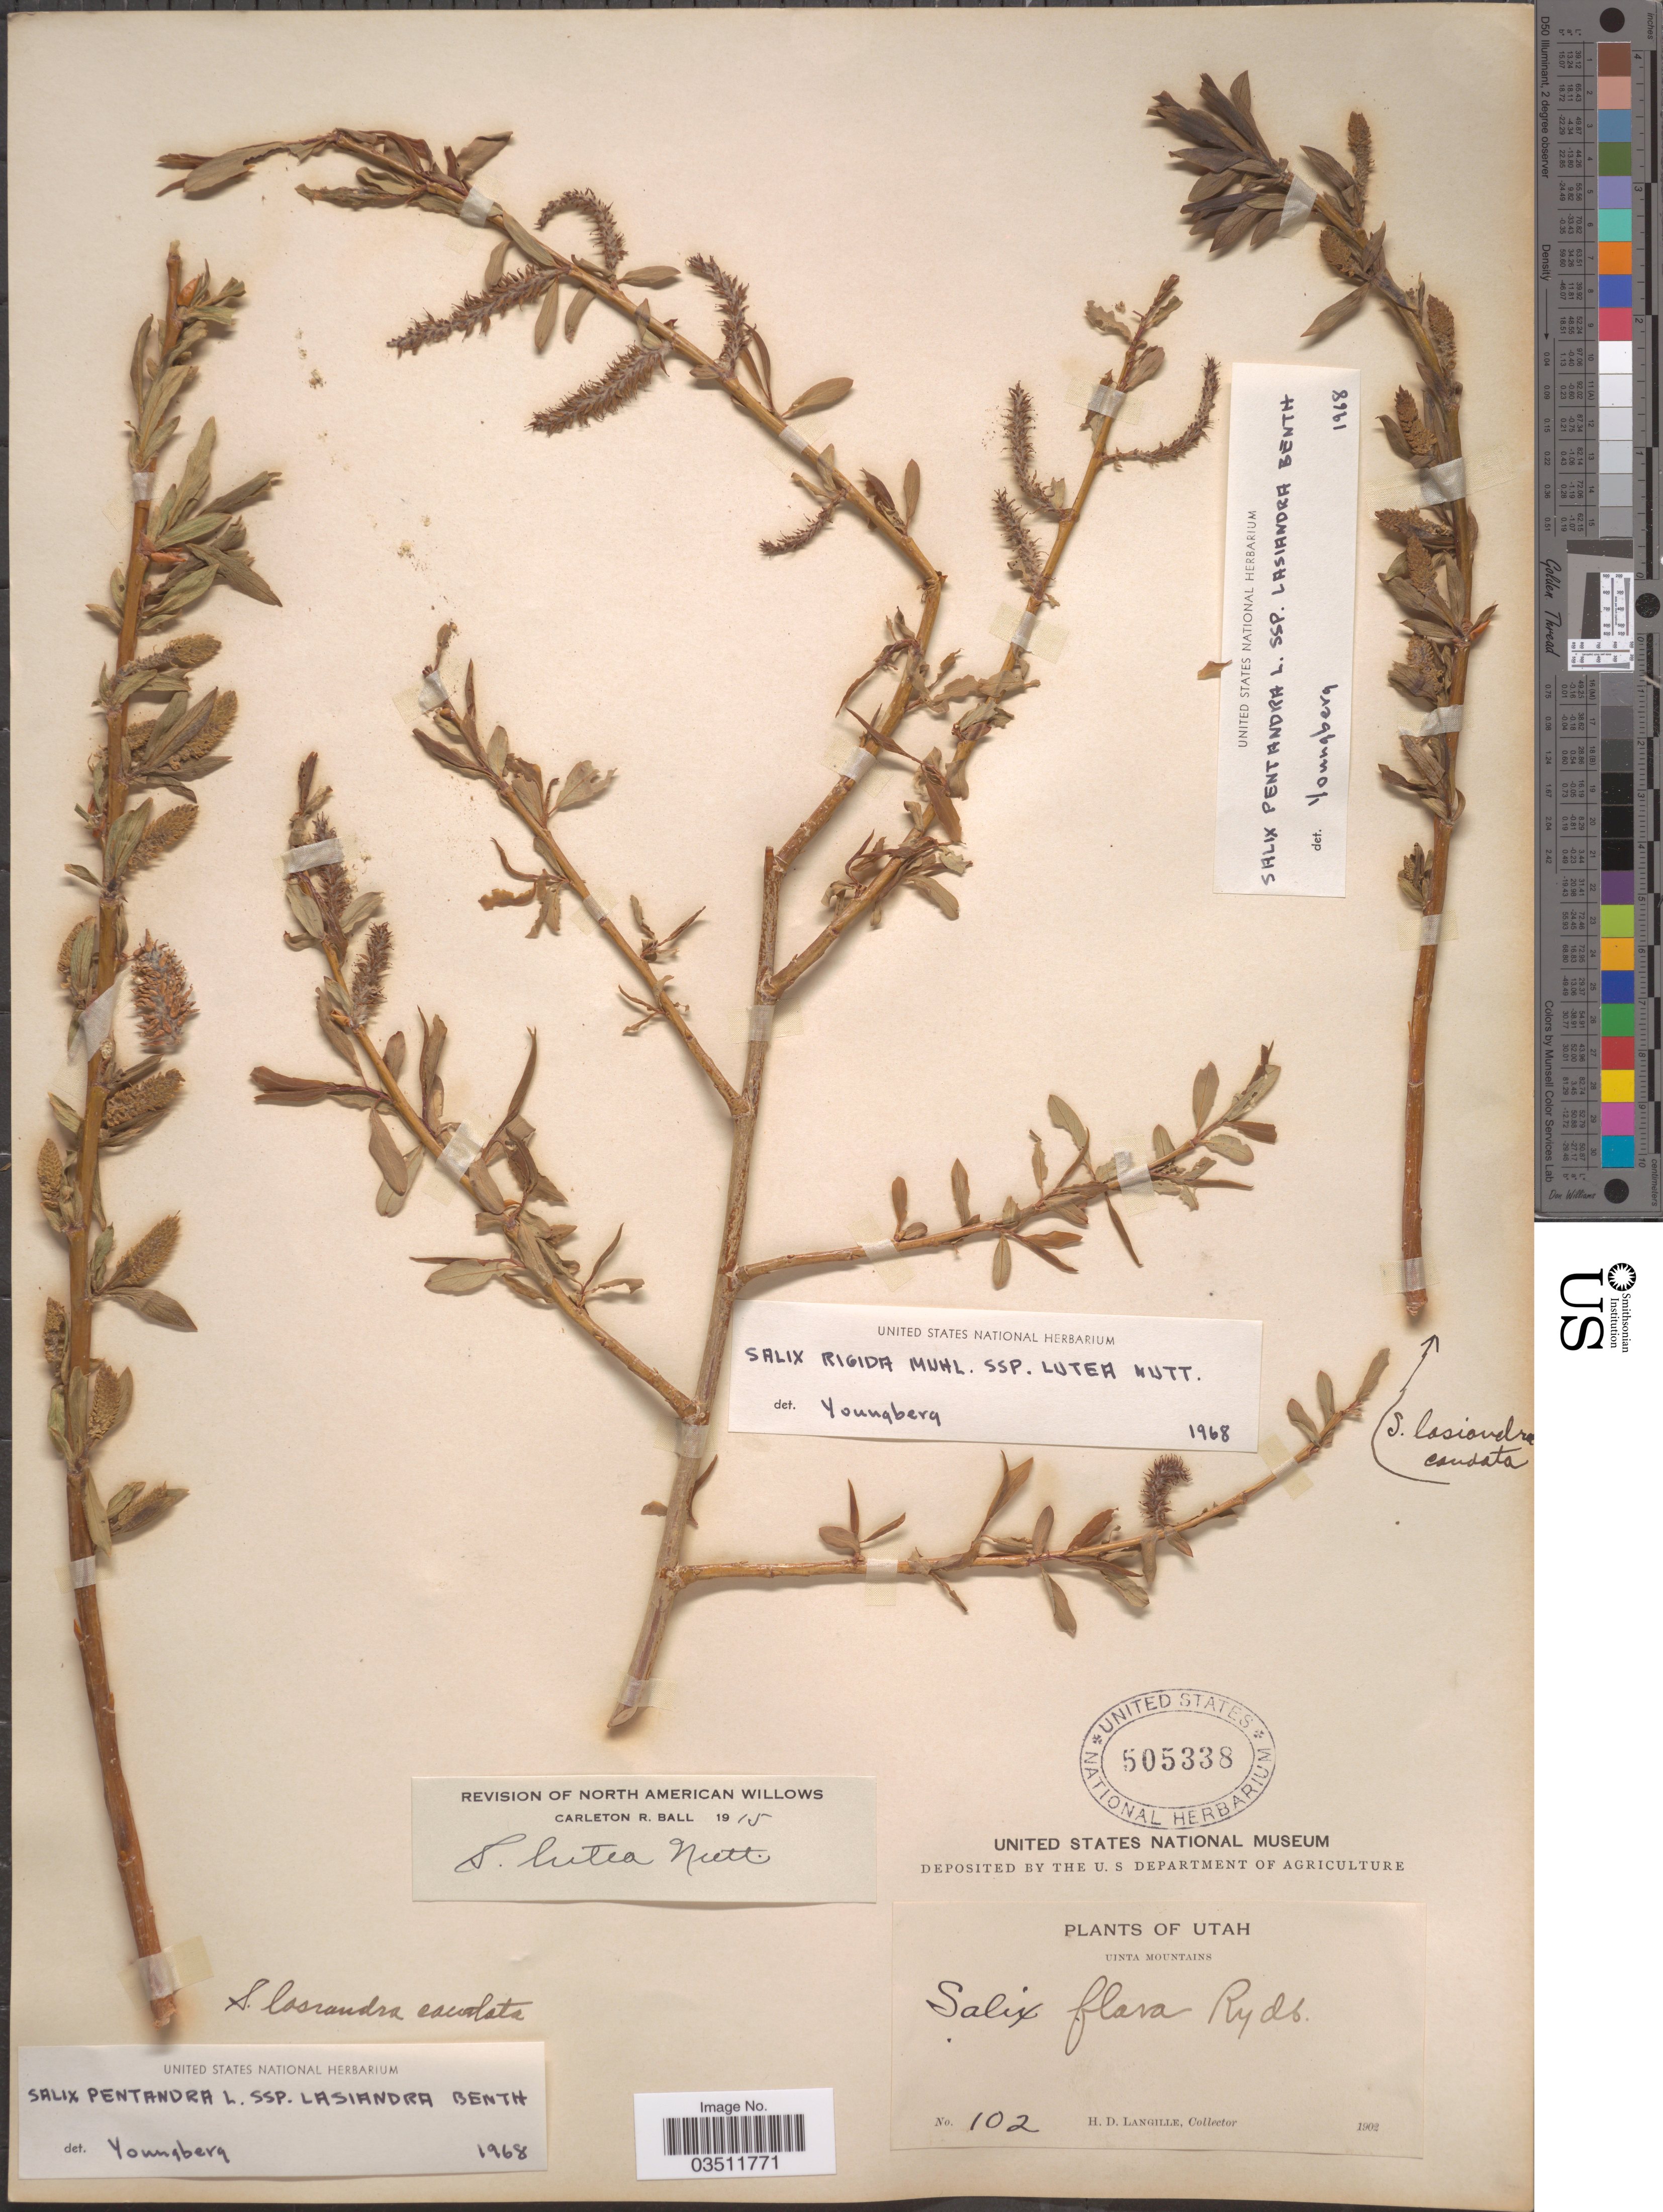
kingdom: Plantae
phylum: Tracheophyta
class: Magnoliopsida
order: Malpighiales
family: Salicaceae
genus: Salix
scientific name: Salix lutea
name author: Nutt.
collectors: H. Langille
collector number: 102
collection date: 1902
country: United States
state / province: Utah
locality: Uinta Mountains.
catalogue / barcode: US 505338